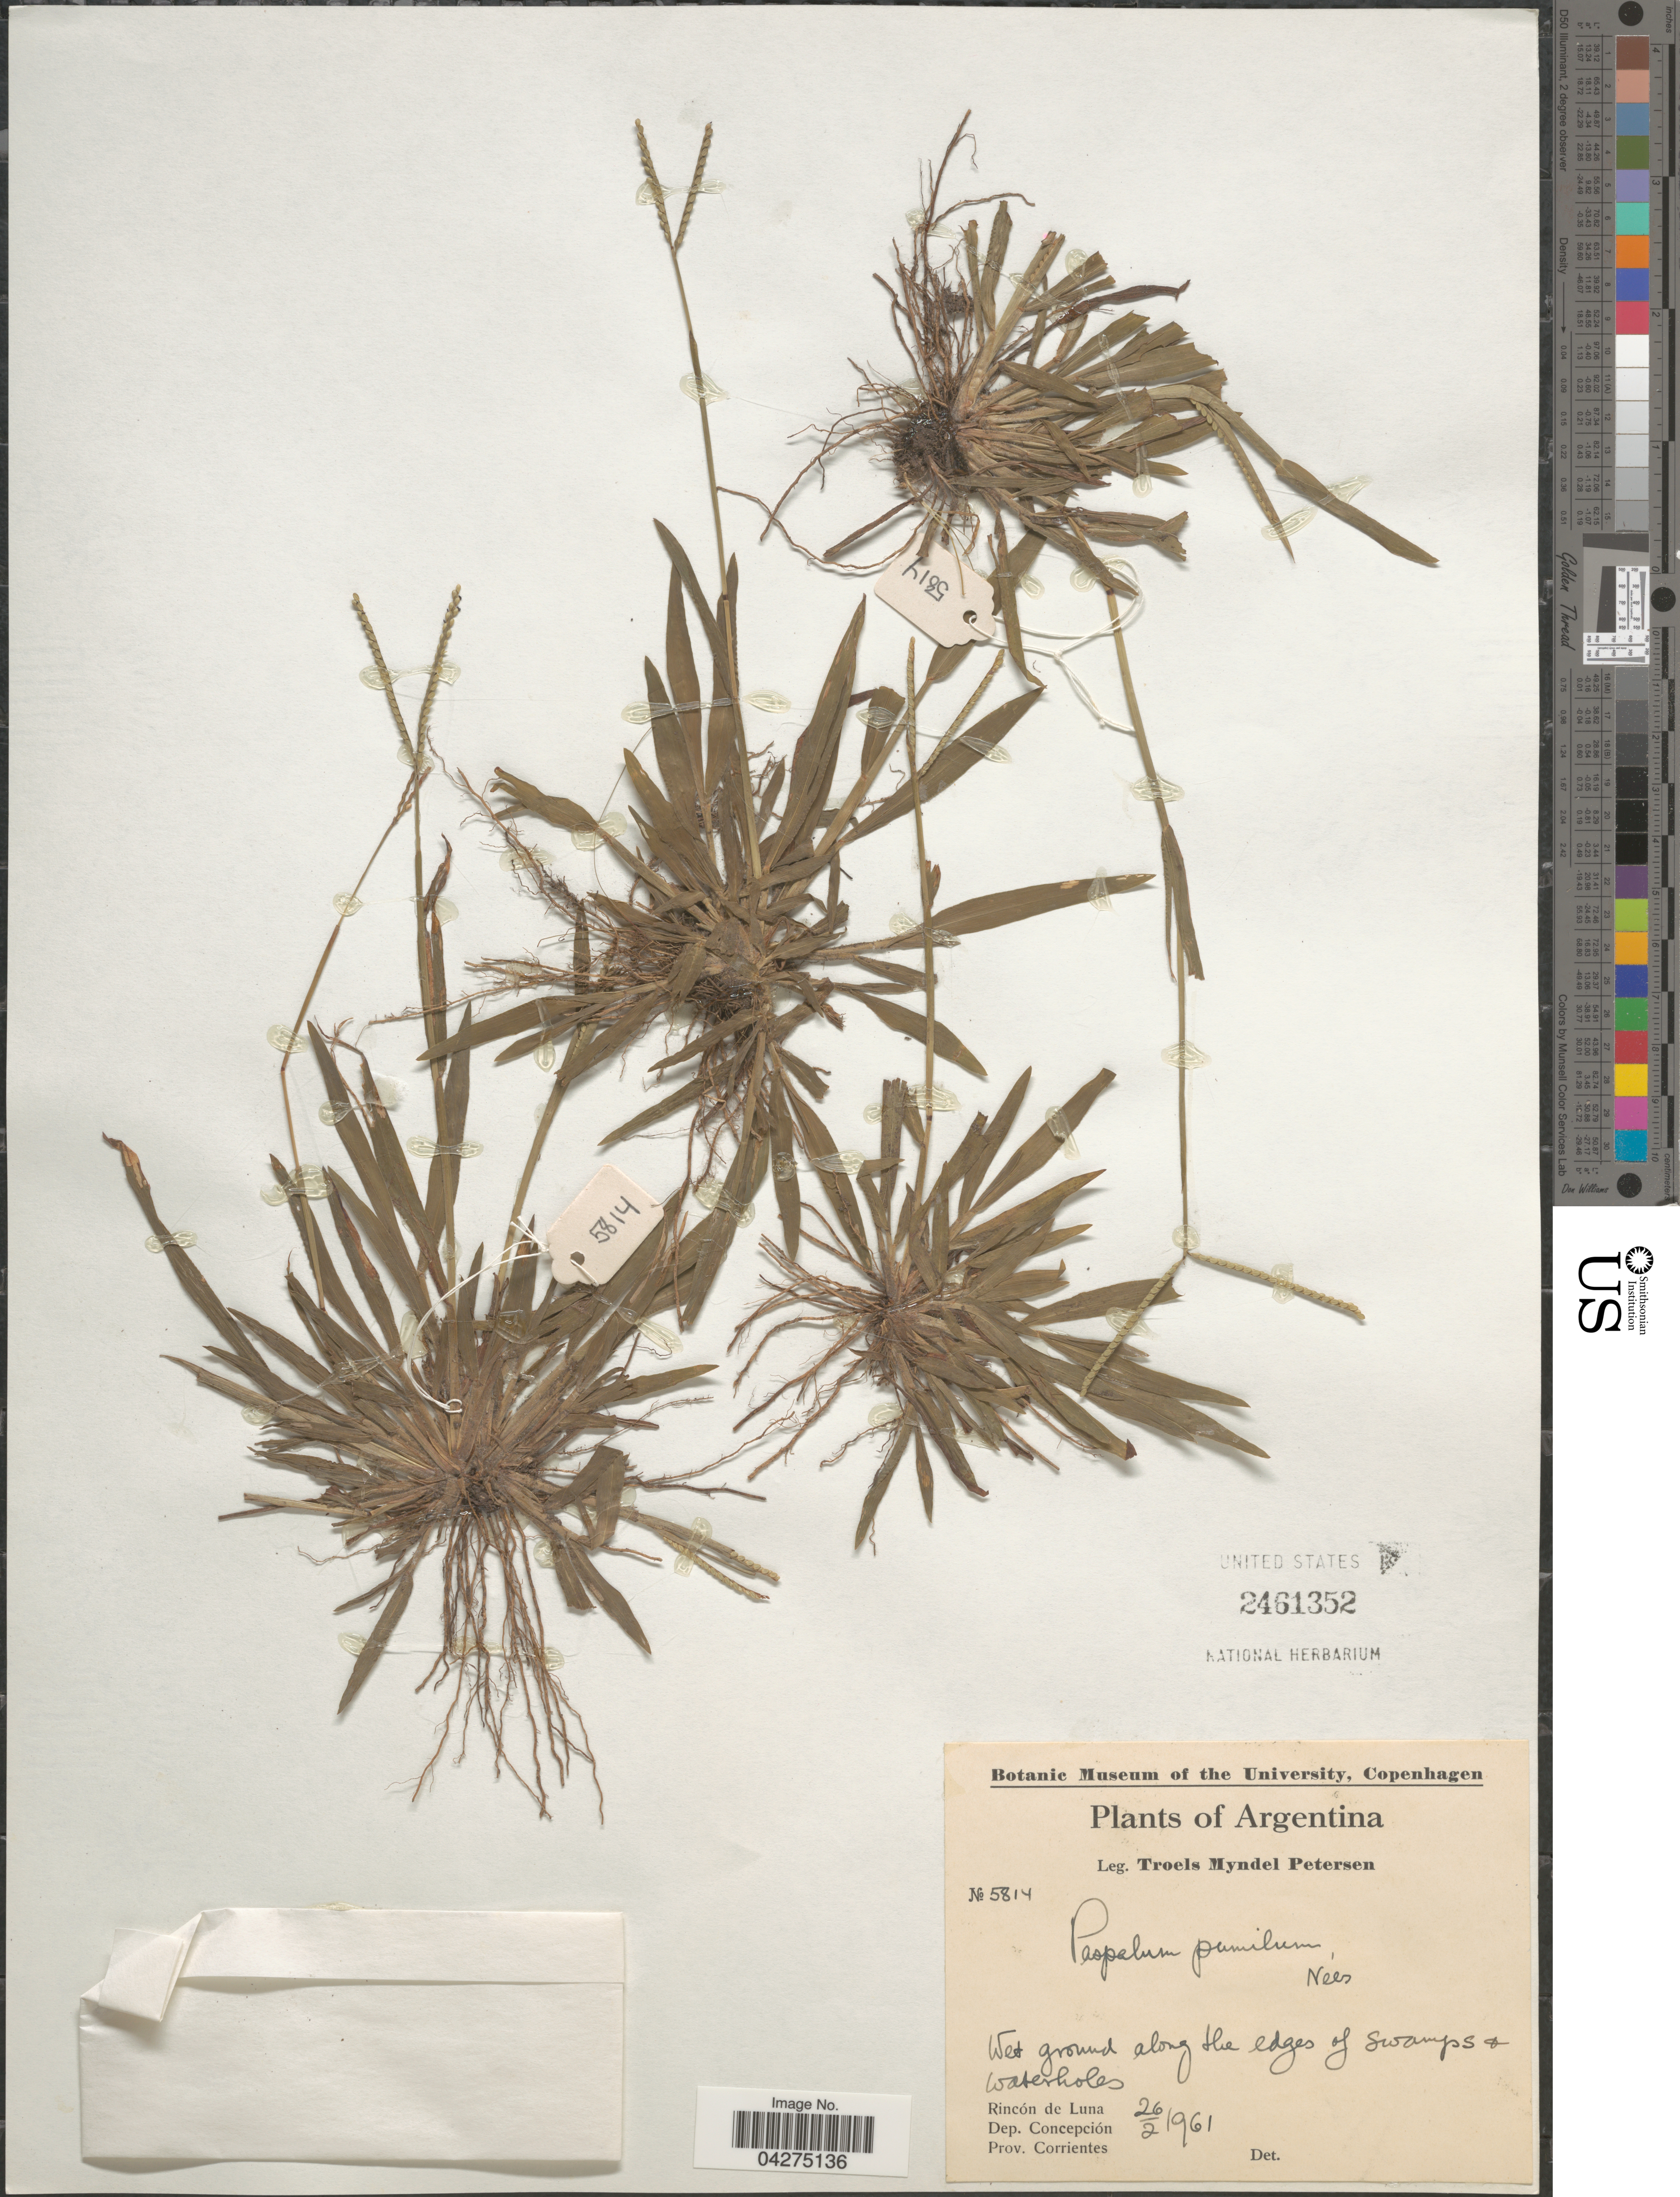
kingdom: Plantae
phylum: Tracheophyta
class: Liliopsida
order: Poales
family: Poaceae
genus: Paspalum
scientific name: Paspalum pumilum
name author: Nees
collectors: T. M. Petersen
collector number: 5814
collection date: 1961-02-26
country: Argentina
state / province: Corrientes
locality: Wet ground along the edges of swamps & waterholes. Rincón de Luna. Dep. Concepción.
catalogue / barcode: US 2461352